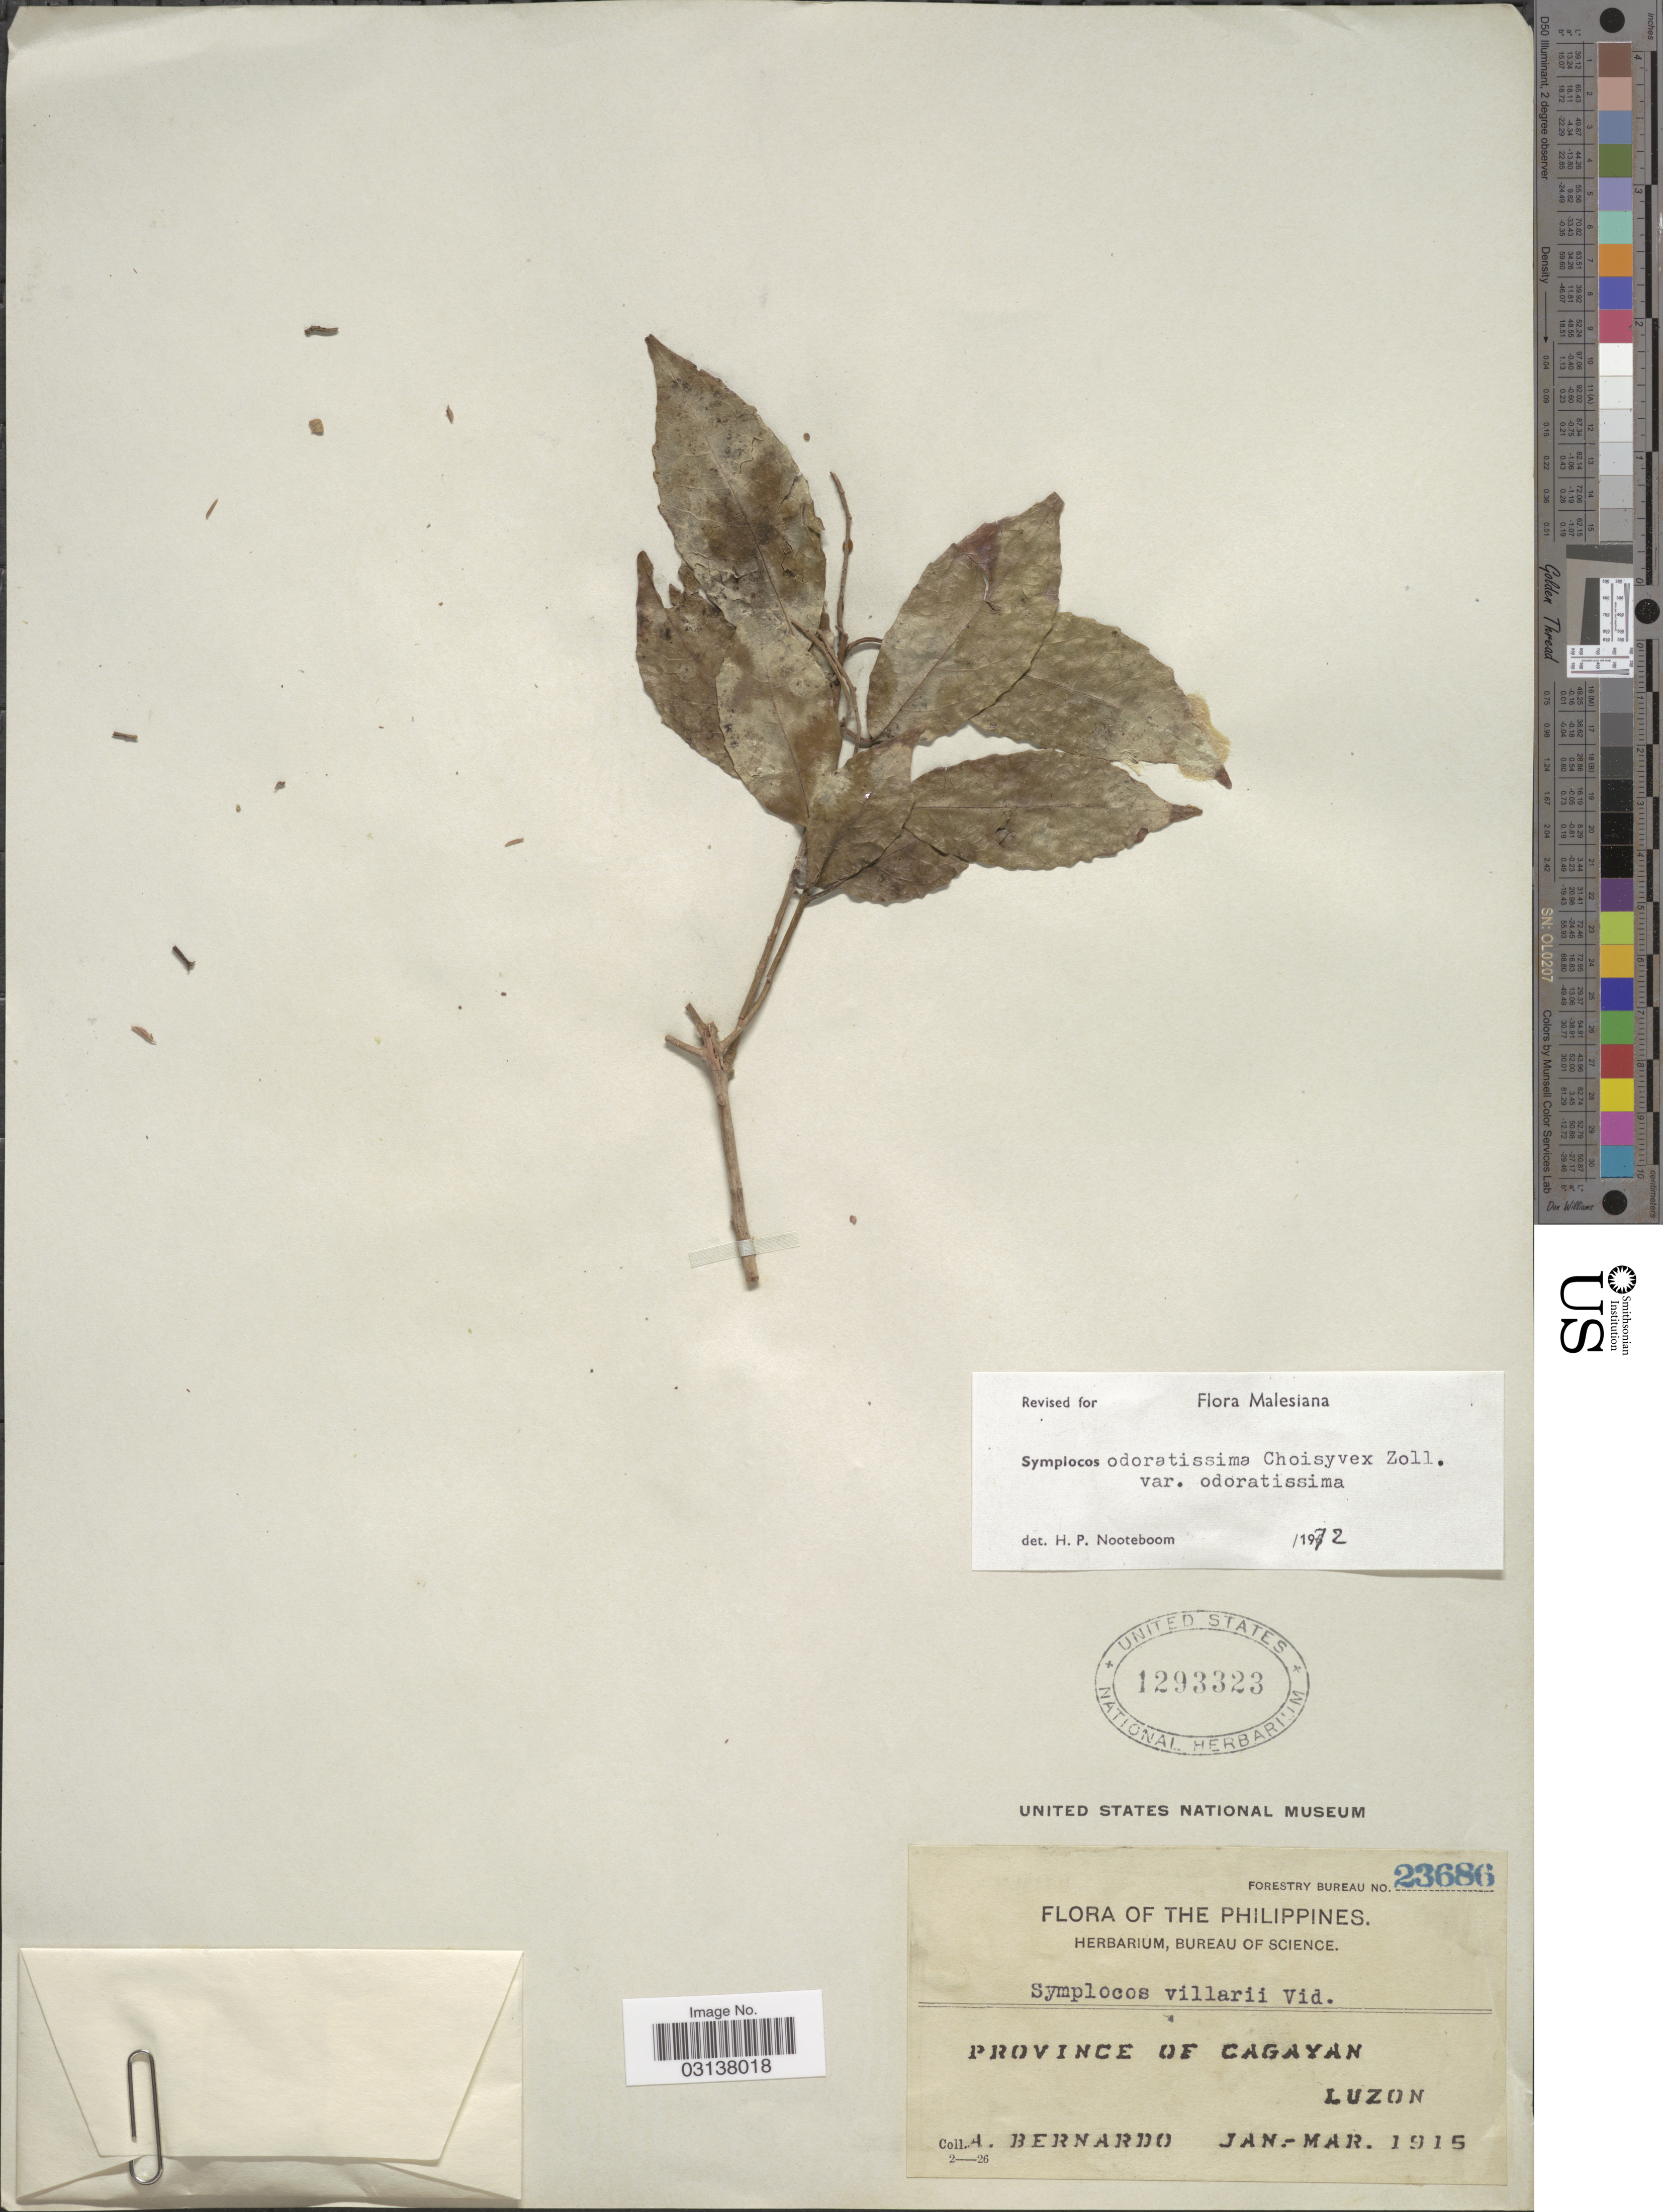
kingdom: Plantae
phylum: Tracheophyta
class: Magnoliopsida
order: Ericales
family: Symplocaceae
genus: Symplocos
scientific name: Symplocos odoratissima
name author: (Blume) Choisy ex Zoll.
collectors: A. Bernardo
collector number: Forestry Bureau 23686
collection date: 1915-01/1915-03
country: Philippines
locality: The Philippines. Province of Cagayan, Luzon.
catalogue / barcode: US 1293323